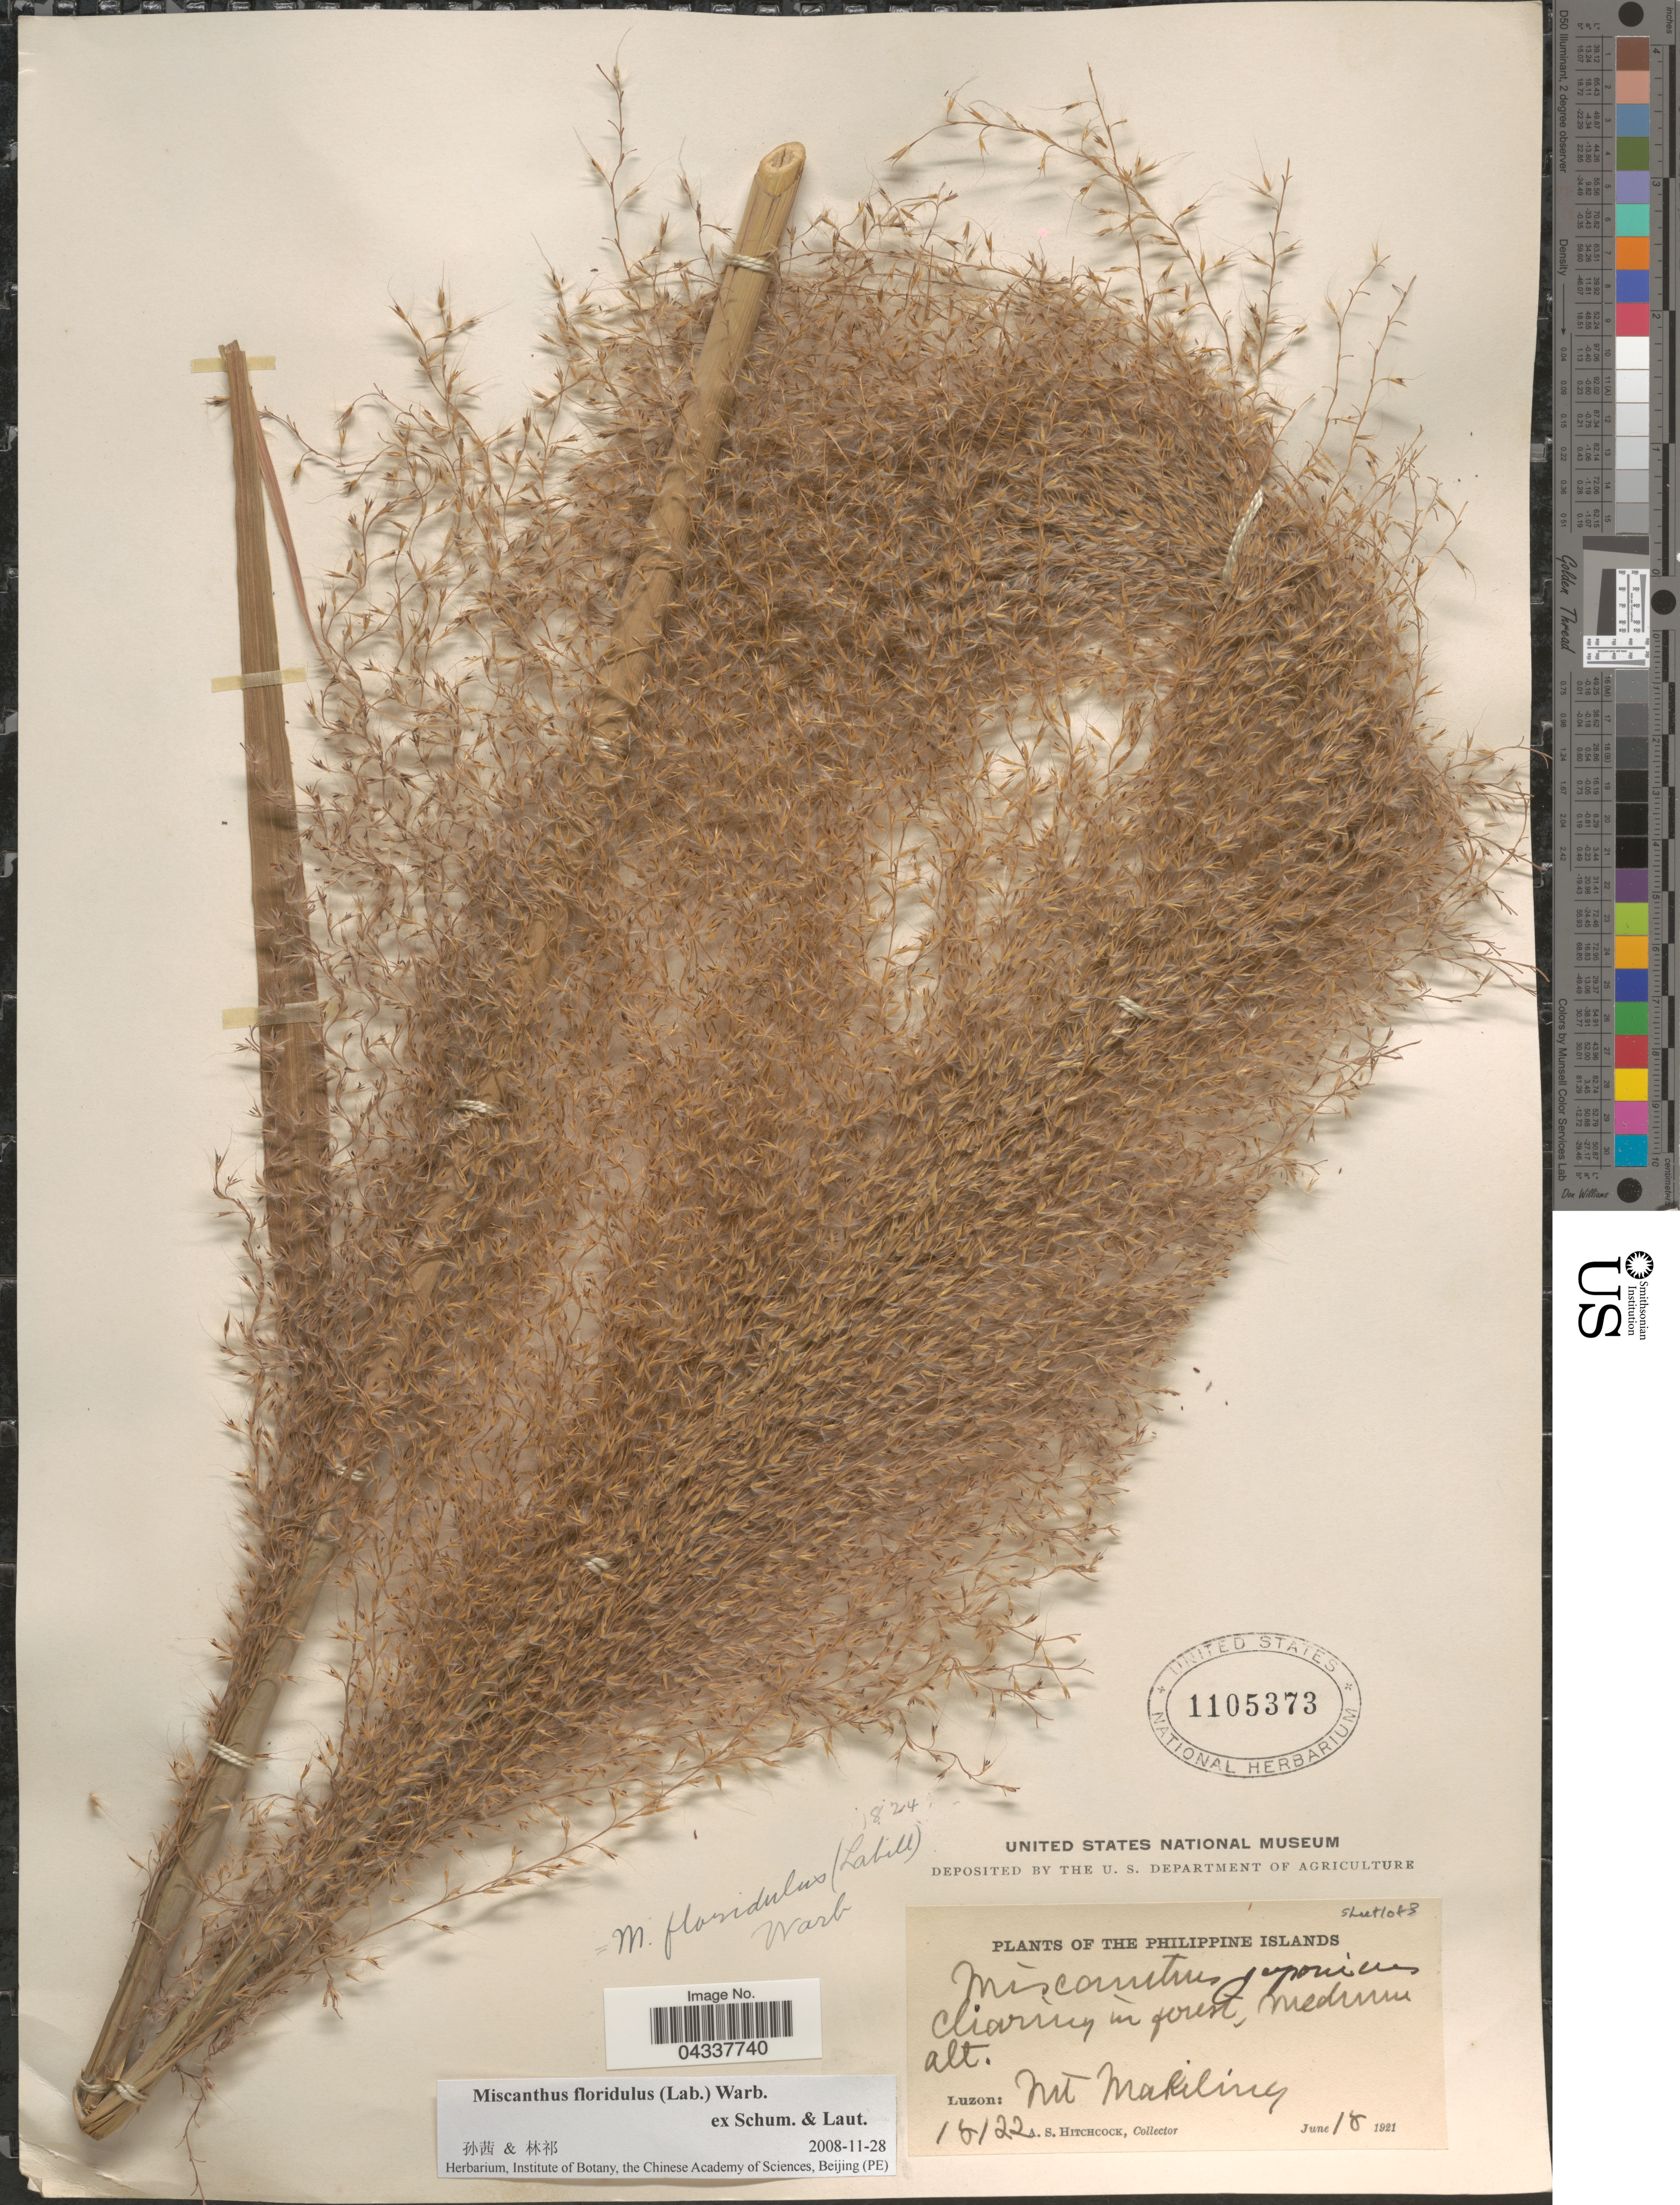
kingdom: Plantae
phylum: Tracheophyta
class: Liliopsida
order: Poales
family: Poaceae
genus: Miscanthus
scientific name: Miscanthus floridulus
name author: (Labill.) Warb.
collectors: A. S. Hitchcock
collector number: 18122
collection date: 1921-06-18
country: Philippines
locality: Philippine Islands. Luzon: Mt Makeling.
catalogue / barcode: US 1105373